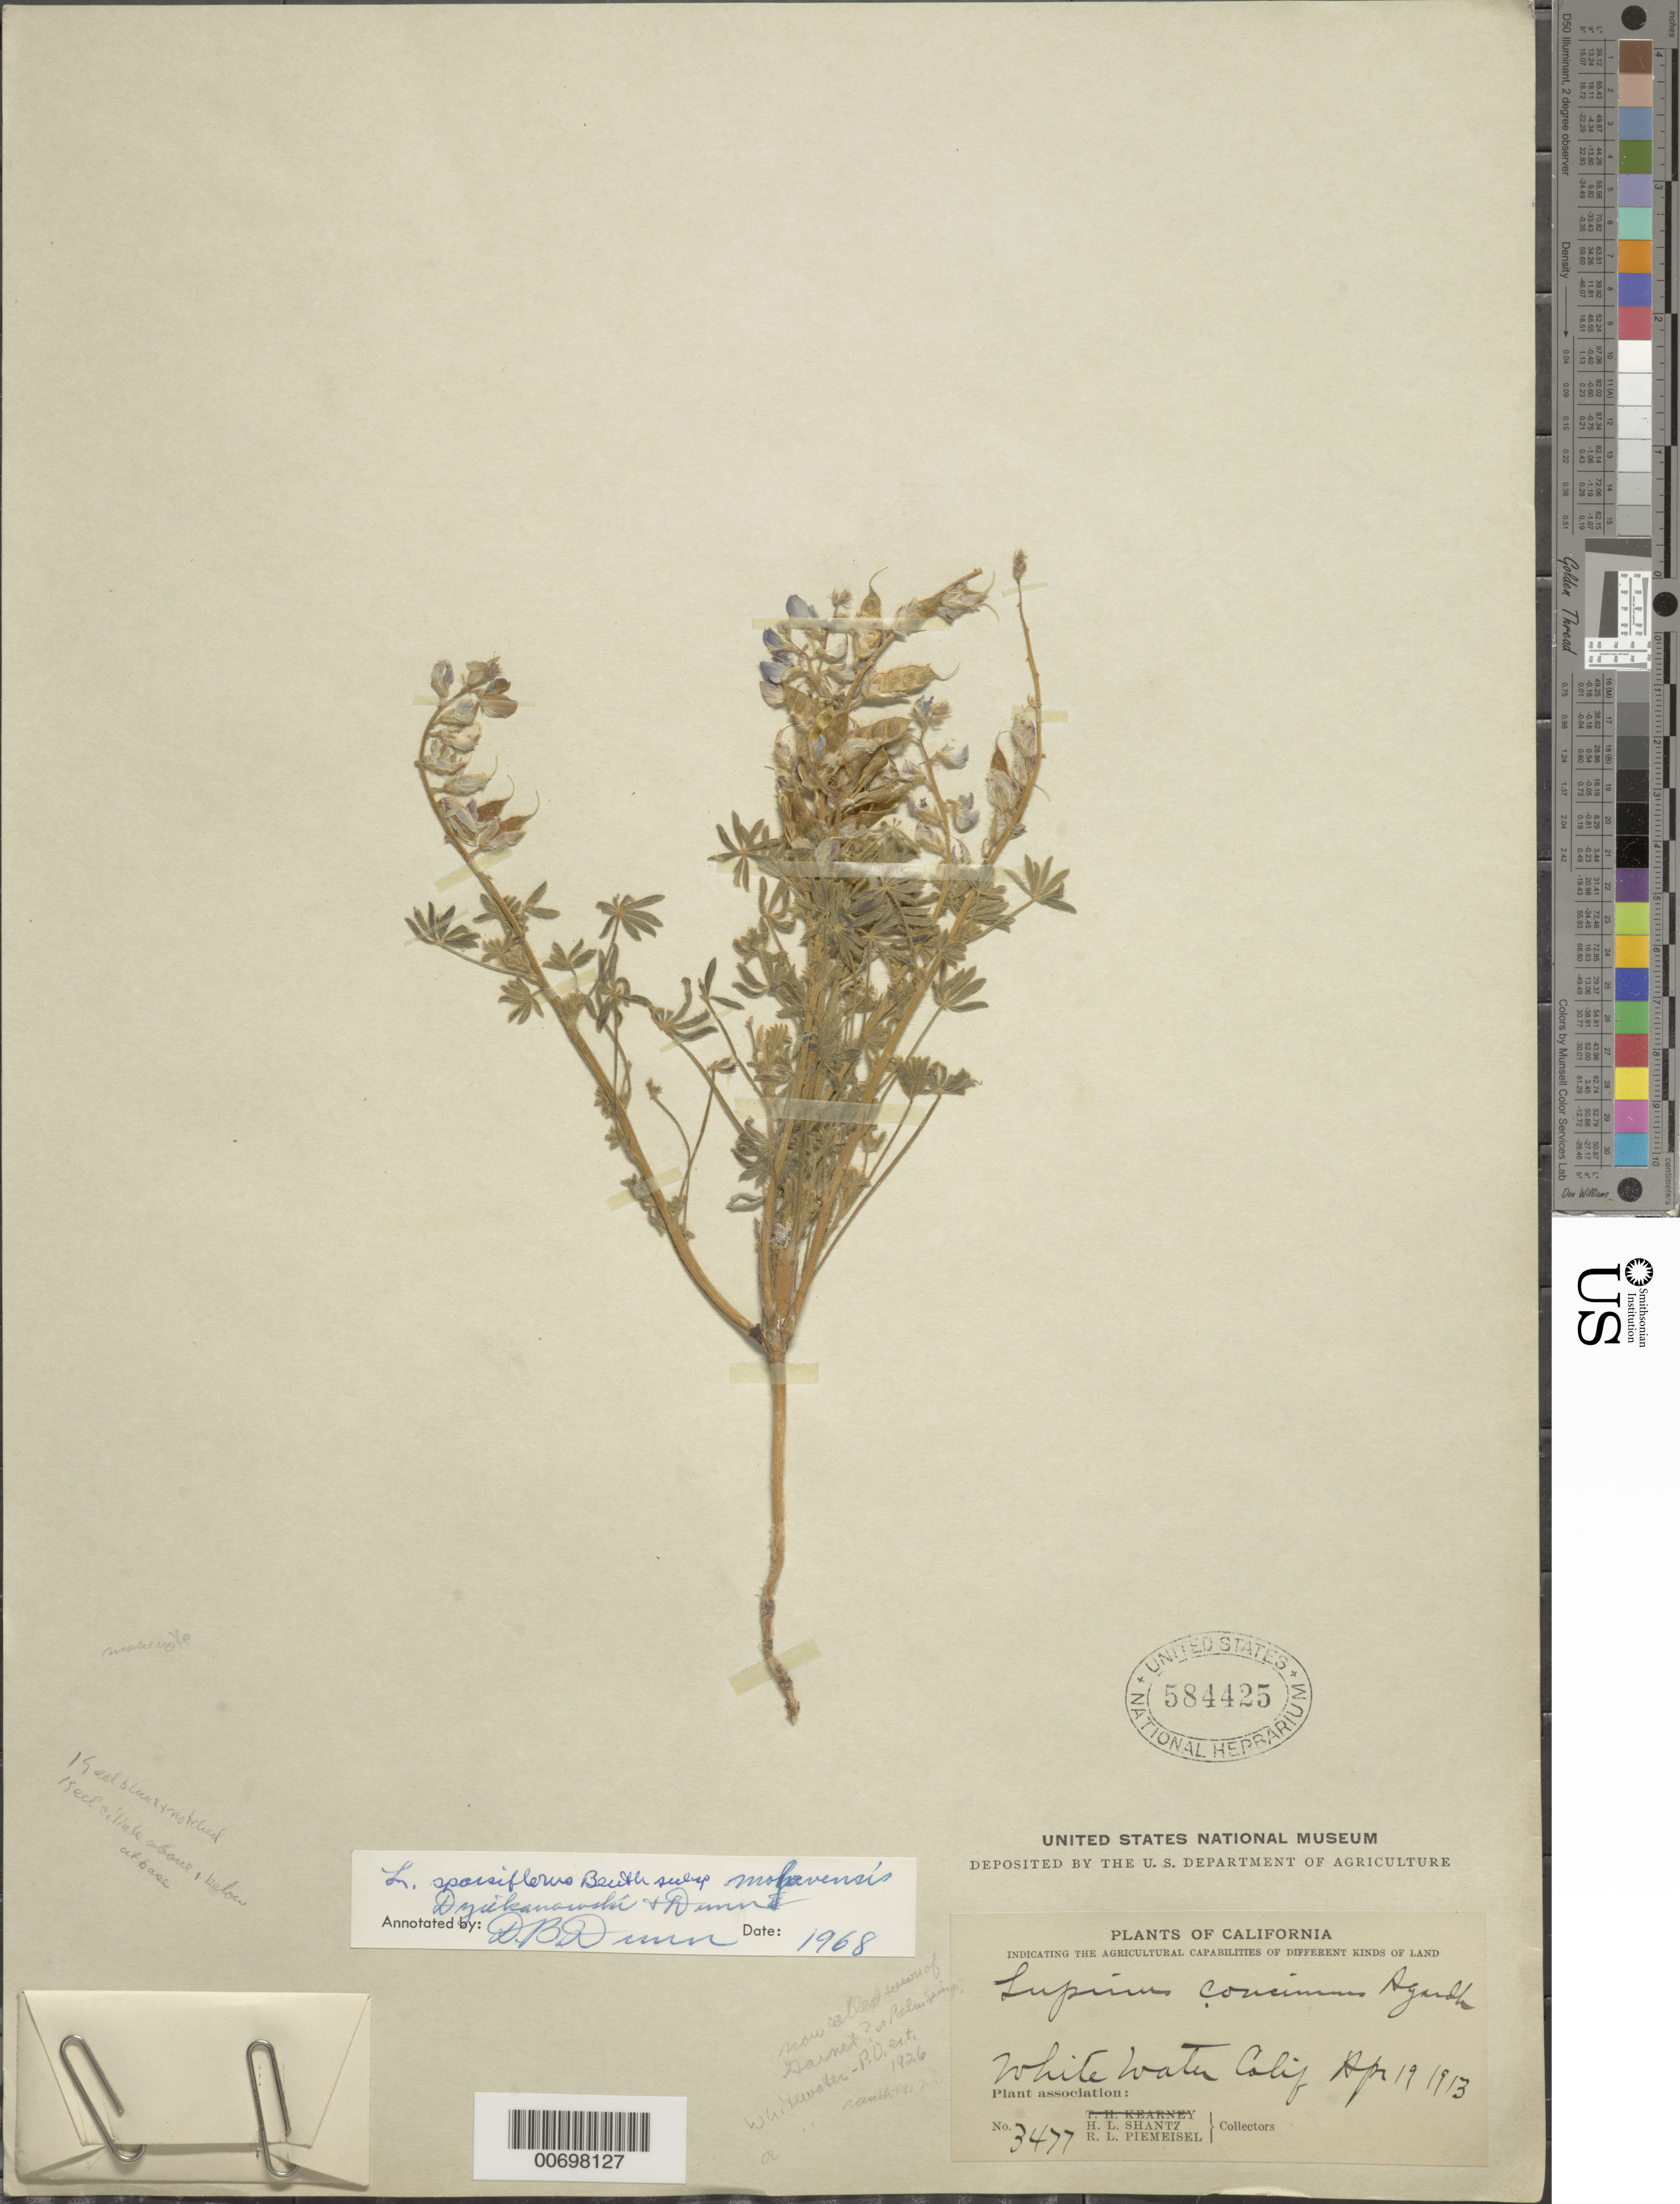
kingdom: Plantae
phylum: Tracheophyta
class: Magnoliopsida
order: Fabales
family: Fabaceae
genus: Lupinus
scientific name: Lupinus sparsiflorus subsp. mohavensis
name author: Dziekanowski & D.B. Dunn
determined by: Dunn, D. B.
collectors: H. Shantz & R. L. Piemeisel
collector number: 3477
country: United States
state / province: California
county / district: Riverside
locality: White Water.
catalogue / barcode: US 584425